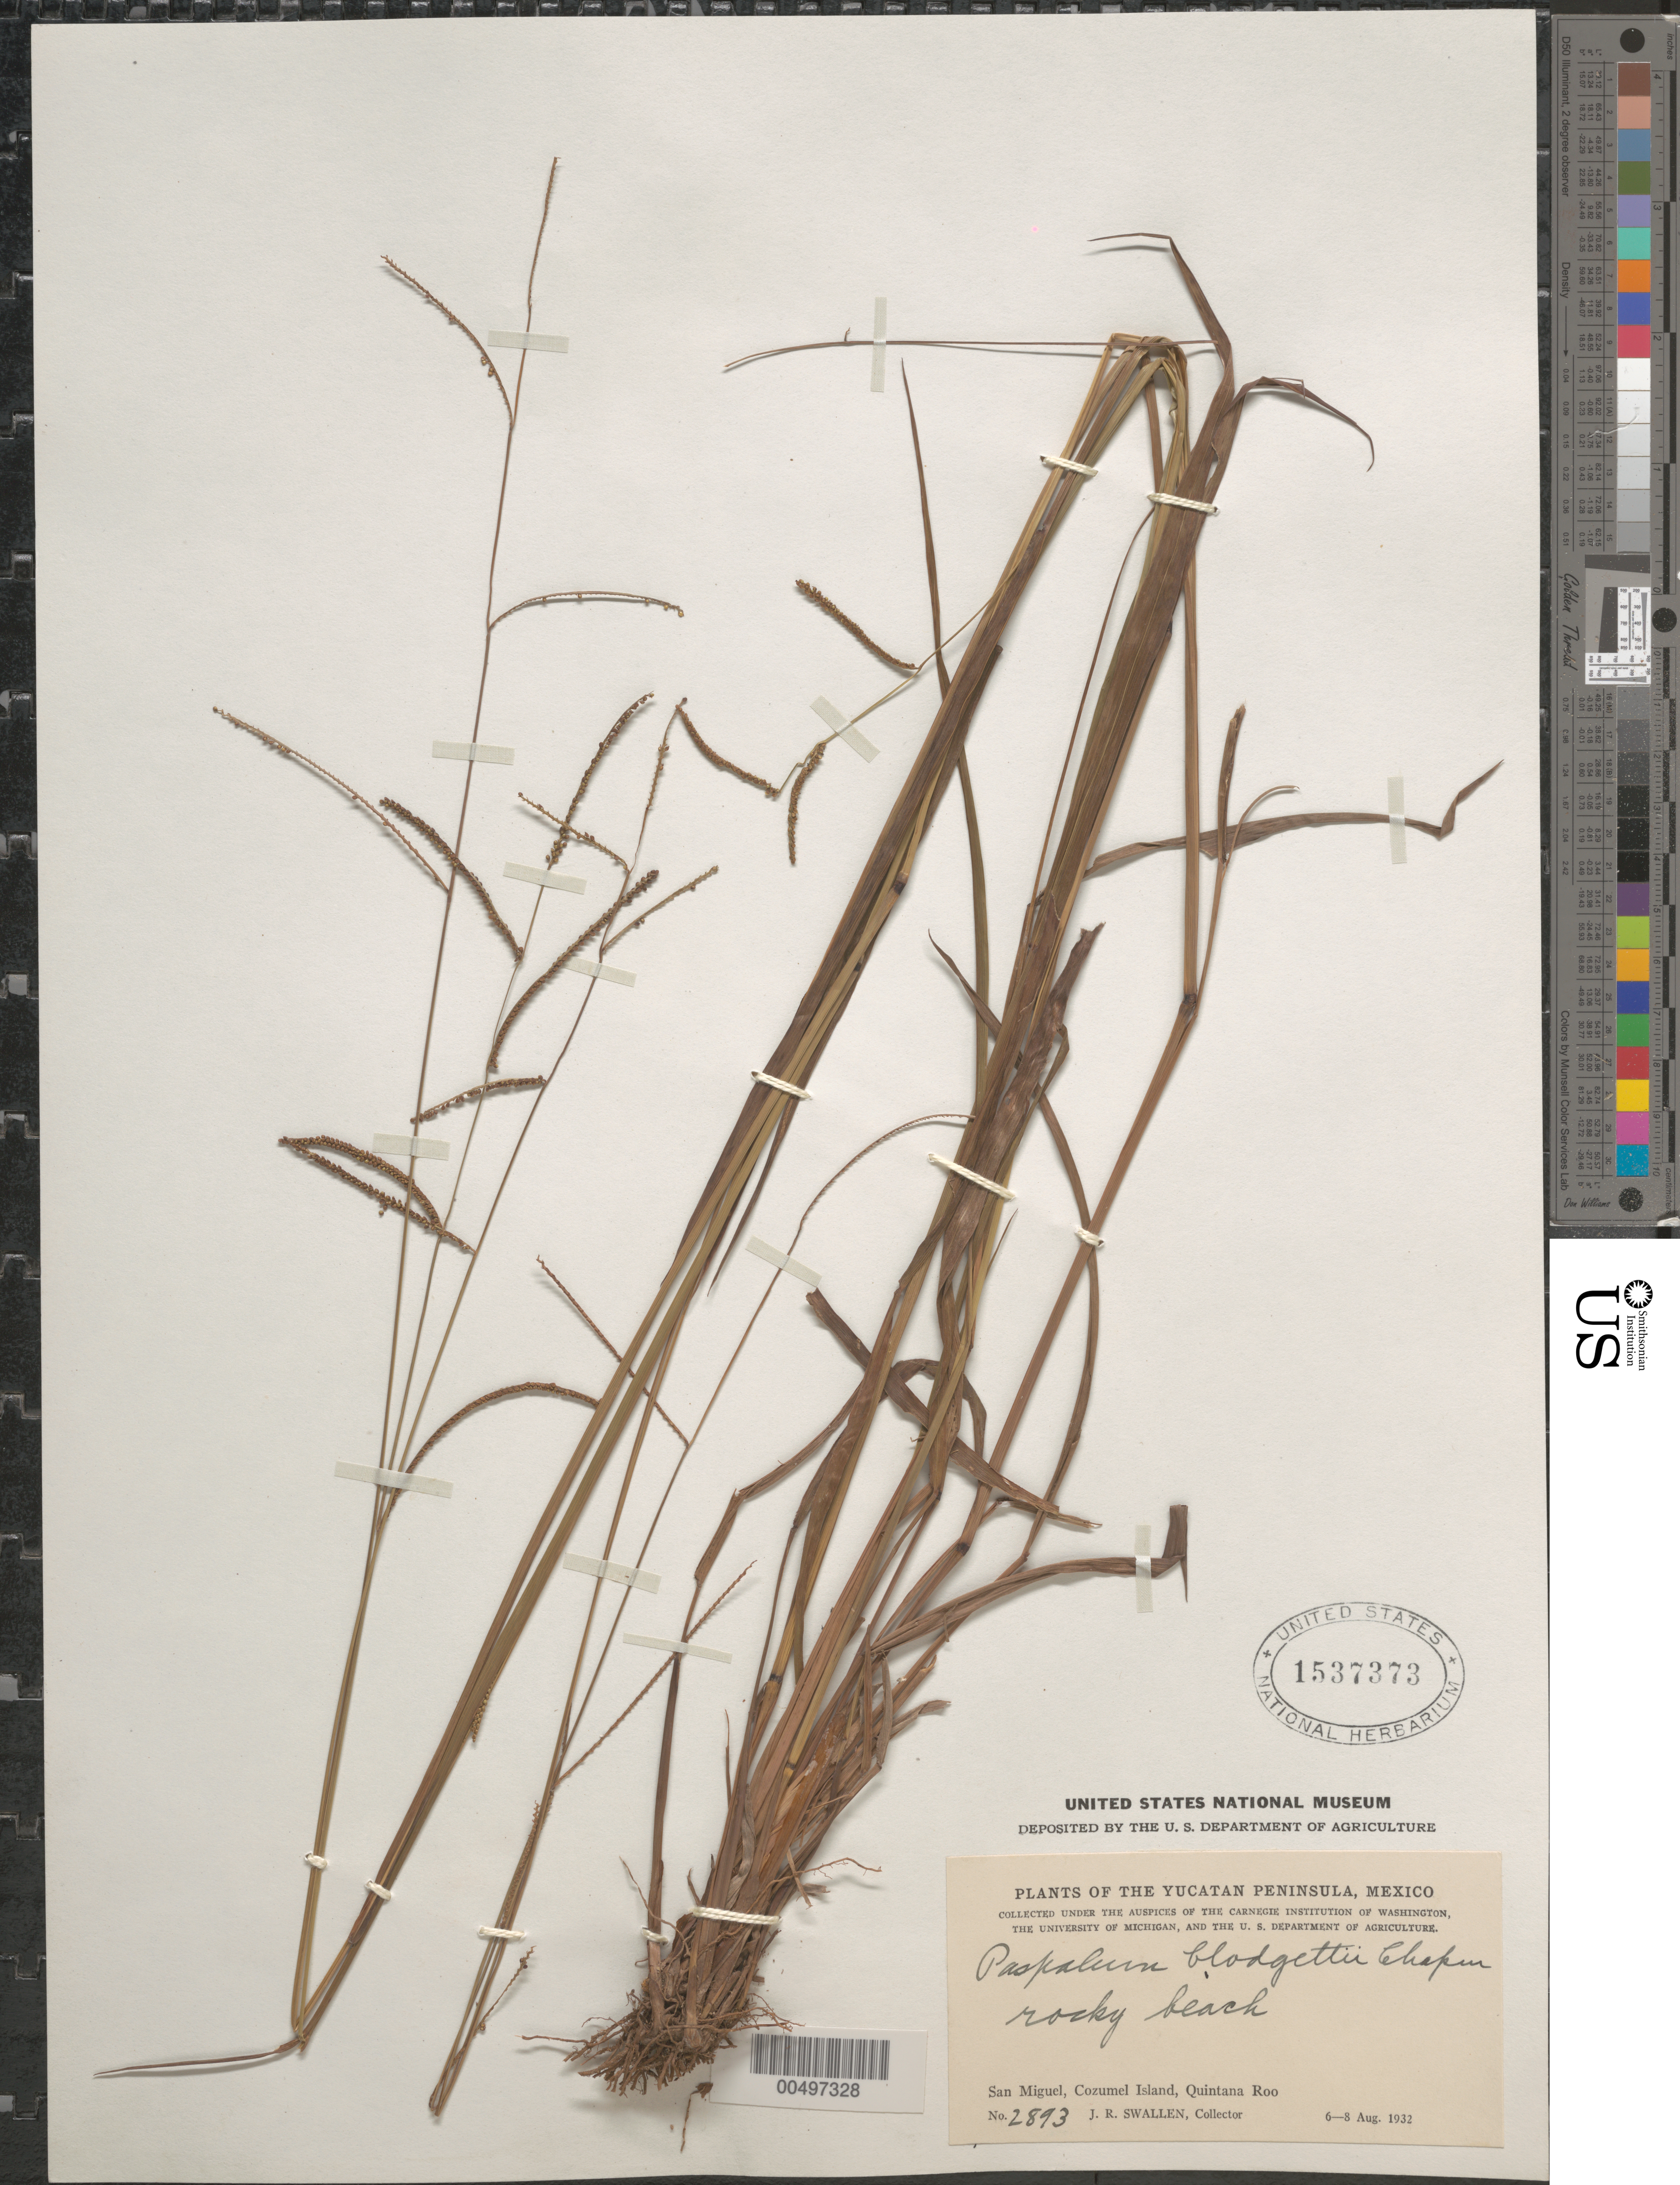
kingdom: Plantae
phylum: Tracheophyta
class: Liliopsida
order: Poales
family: Poaceae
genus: Paspalum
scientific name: Paspalum blodgettii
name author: Chapm.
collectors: J. R. Swallen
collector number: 2893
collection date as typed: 6 Aug 1932 to 8 Aug 1932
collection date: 1932-08-06/1932-08-08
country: Mexico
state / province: Quintana Roo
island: Cozumel Island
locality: Yucatan Peninsula, near San Miguel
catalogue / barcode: US 1537373